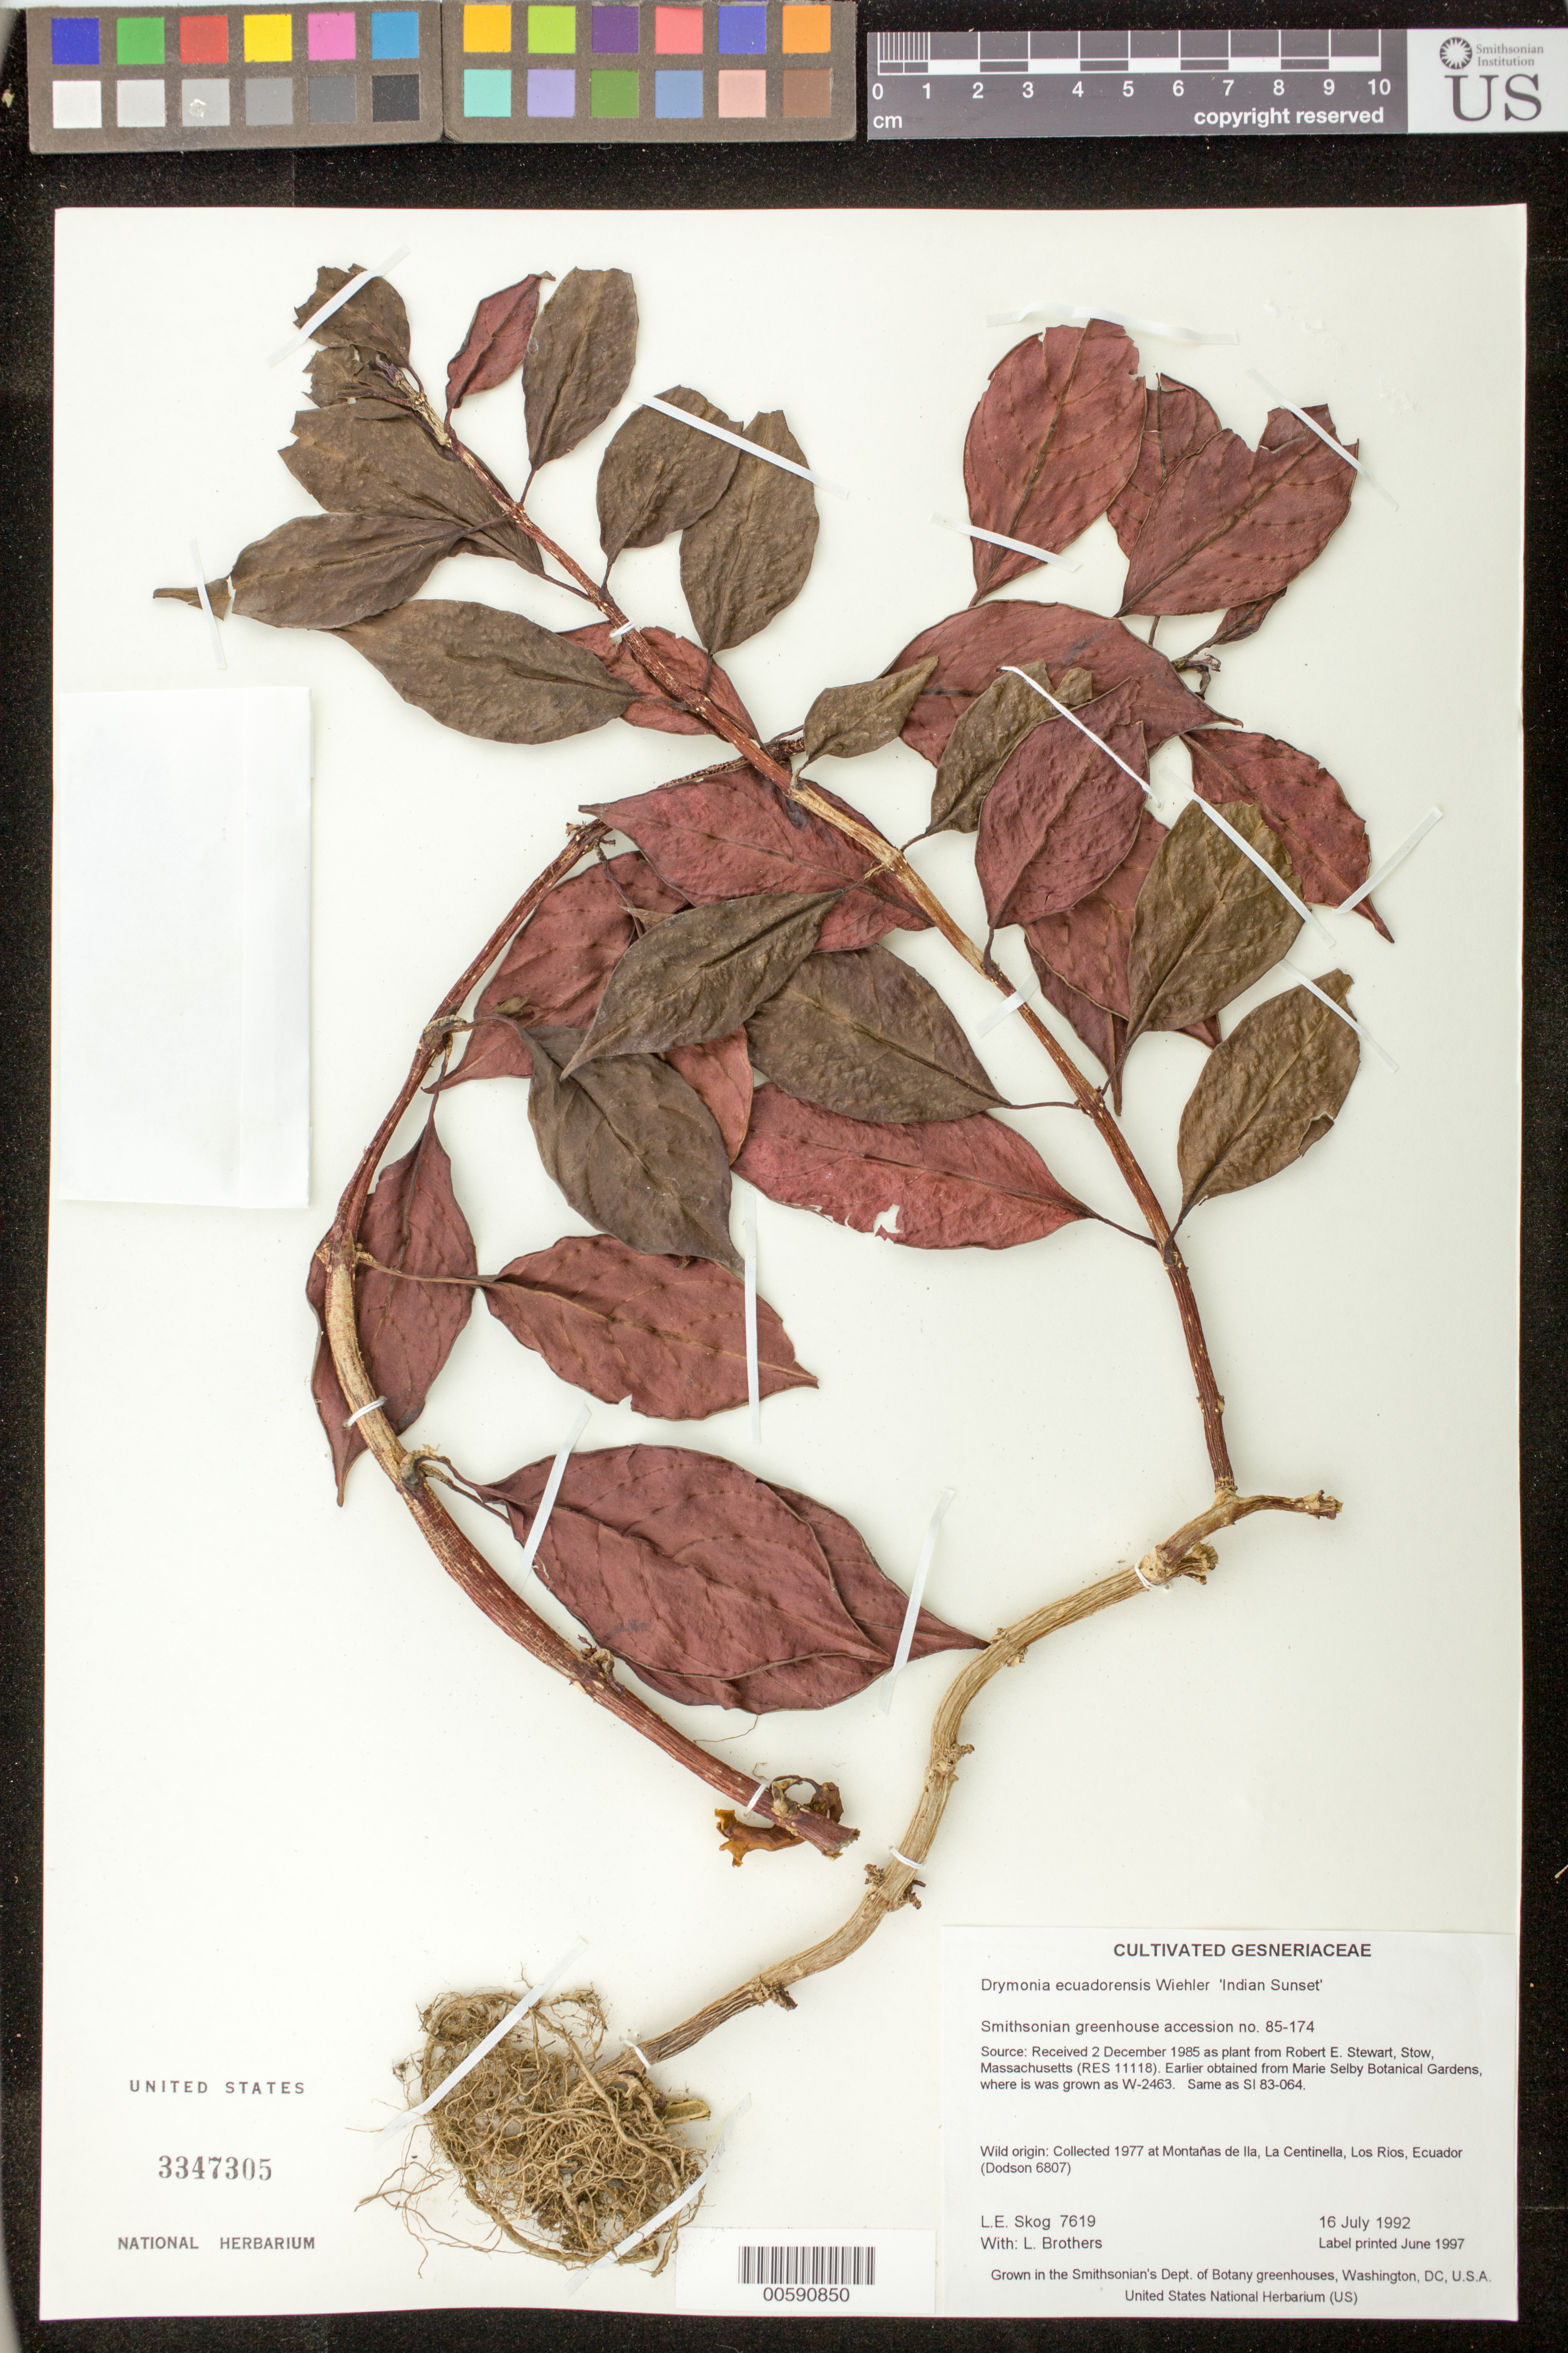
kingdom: Plantae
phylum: Tracheophyta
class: Magnoliopsida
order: Lamiales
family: Gesneriaceae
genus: Drymonia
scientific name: Drymonia ecuadorensis 'Indian Sunset'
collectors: L. E. Skog & L. Brothers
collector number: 7619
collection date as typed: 16 Jul 1992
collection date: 1992-07-16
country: Ecuador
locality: Grown in the Smithsonian's Dept. of Botany greenhouses, Washington, DC, U.S.A.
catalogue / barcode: US 3347305